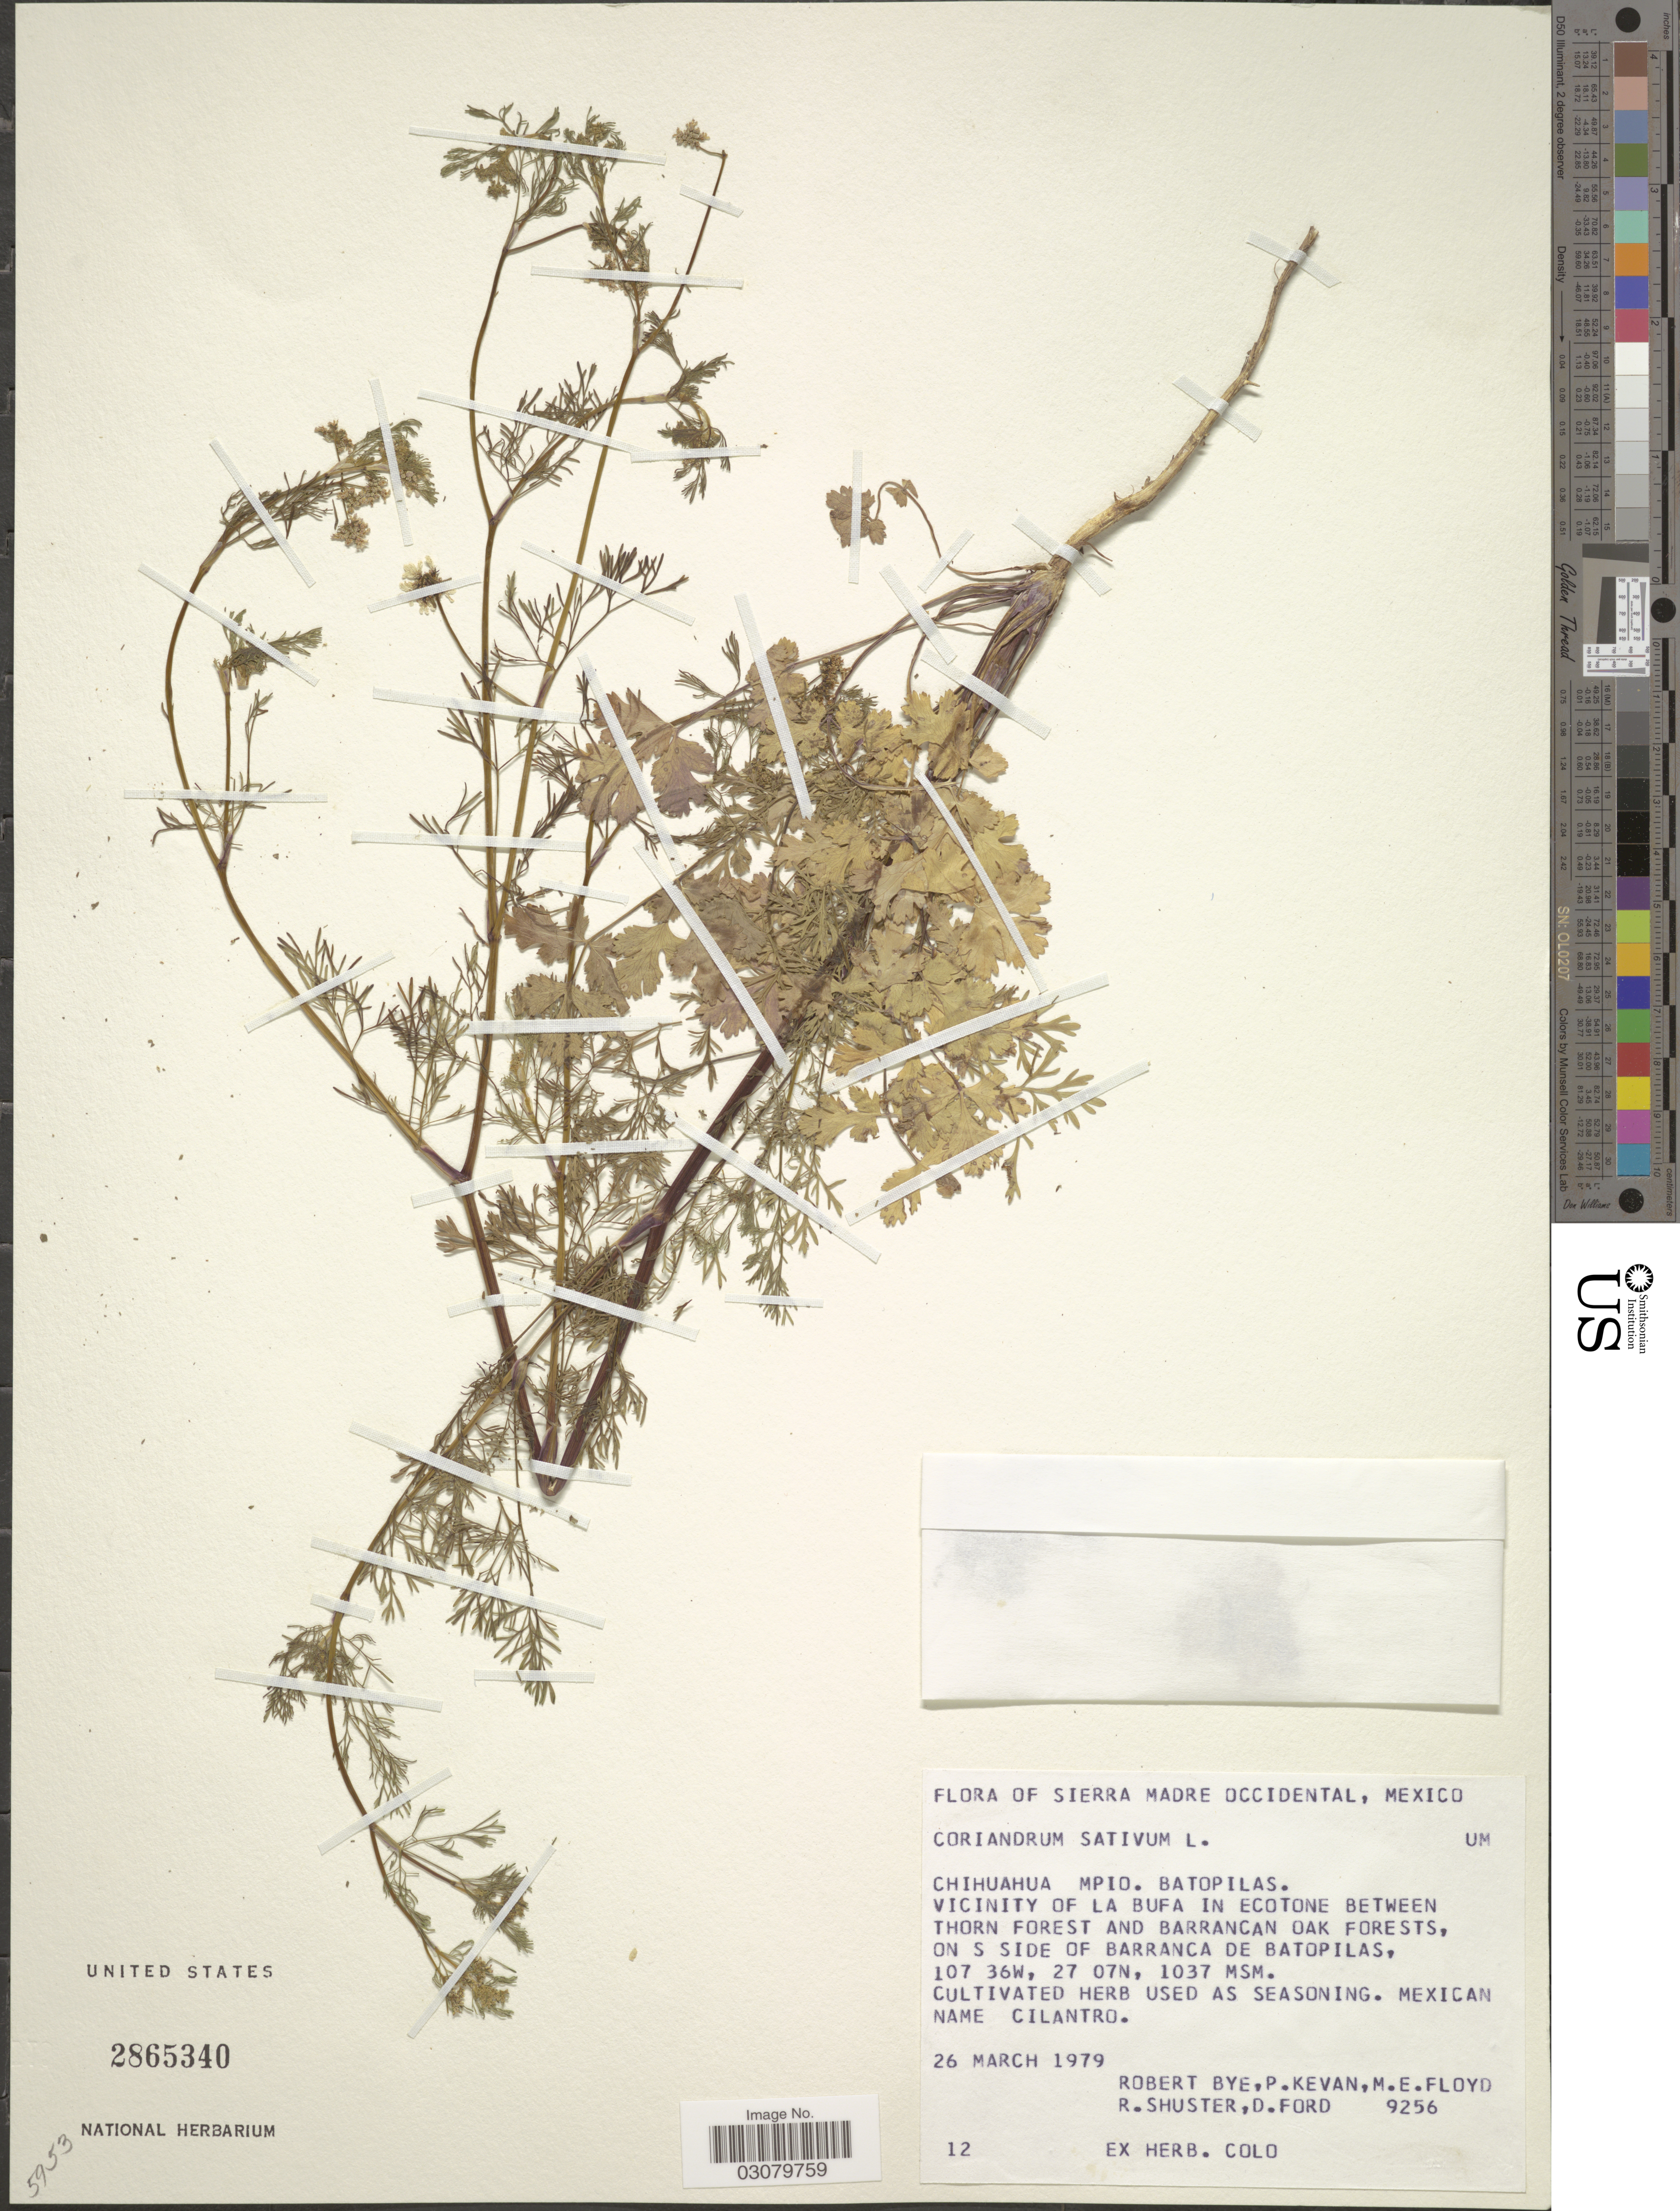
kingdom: Plantae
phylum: Tracheophyta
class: Magnoliopsida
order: Apiales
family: Apiaceae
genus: Coriandrum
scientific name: Coriandrum sativum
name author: L.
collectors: R. A. Bye, Kevan, P., Floyd, M. E., Shuster, R. & D. Ford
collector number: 12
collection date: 1979-03-26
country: Mexico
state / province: Chihuahua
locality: Sierra Madre Occidental. Mpio. Batopilas. Vicinity of La Bufa in ecotone between Thorn Forest and barrancan oak forests, on S side of barranca de Batopilas.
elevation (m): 1037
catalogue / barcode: US 2865340